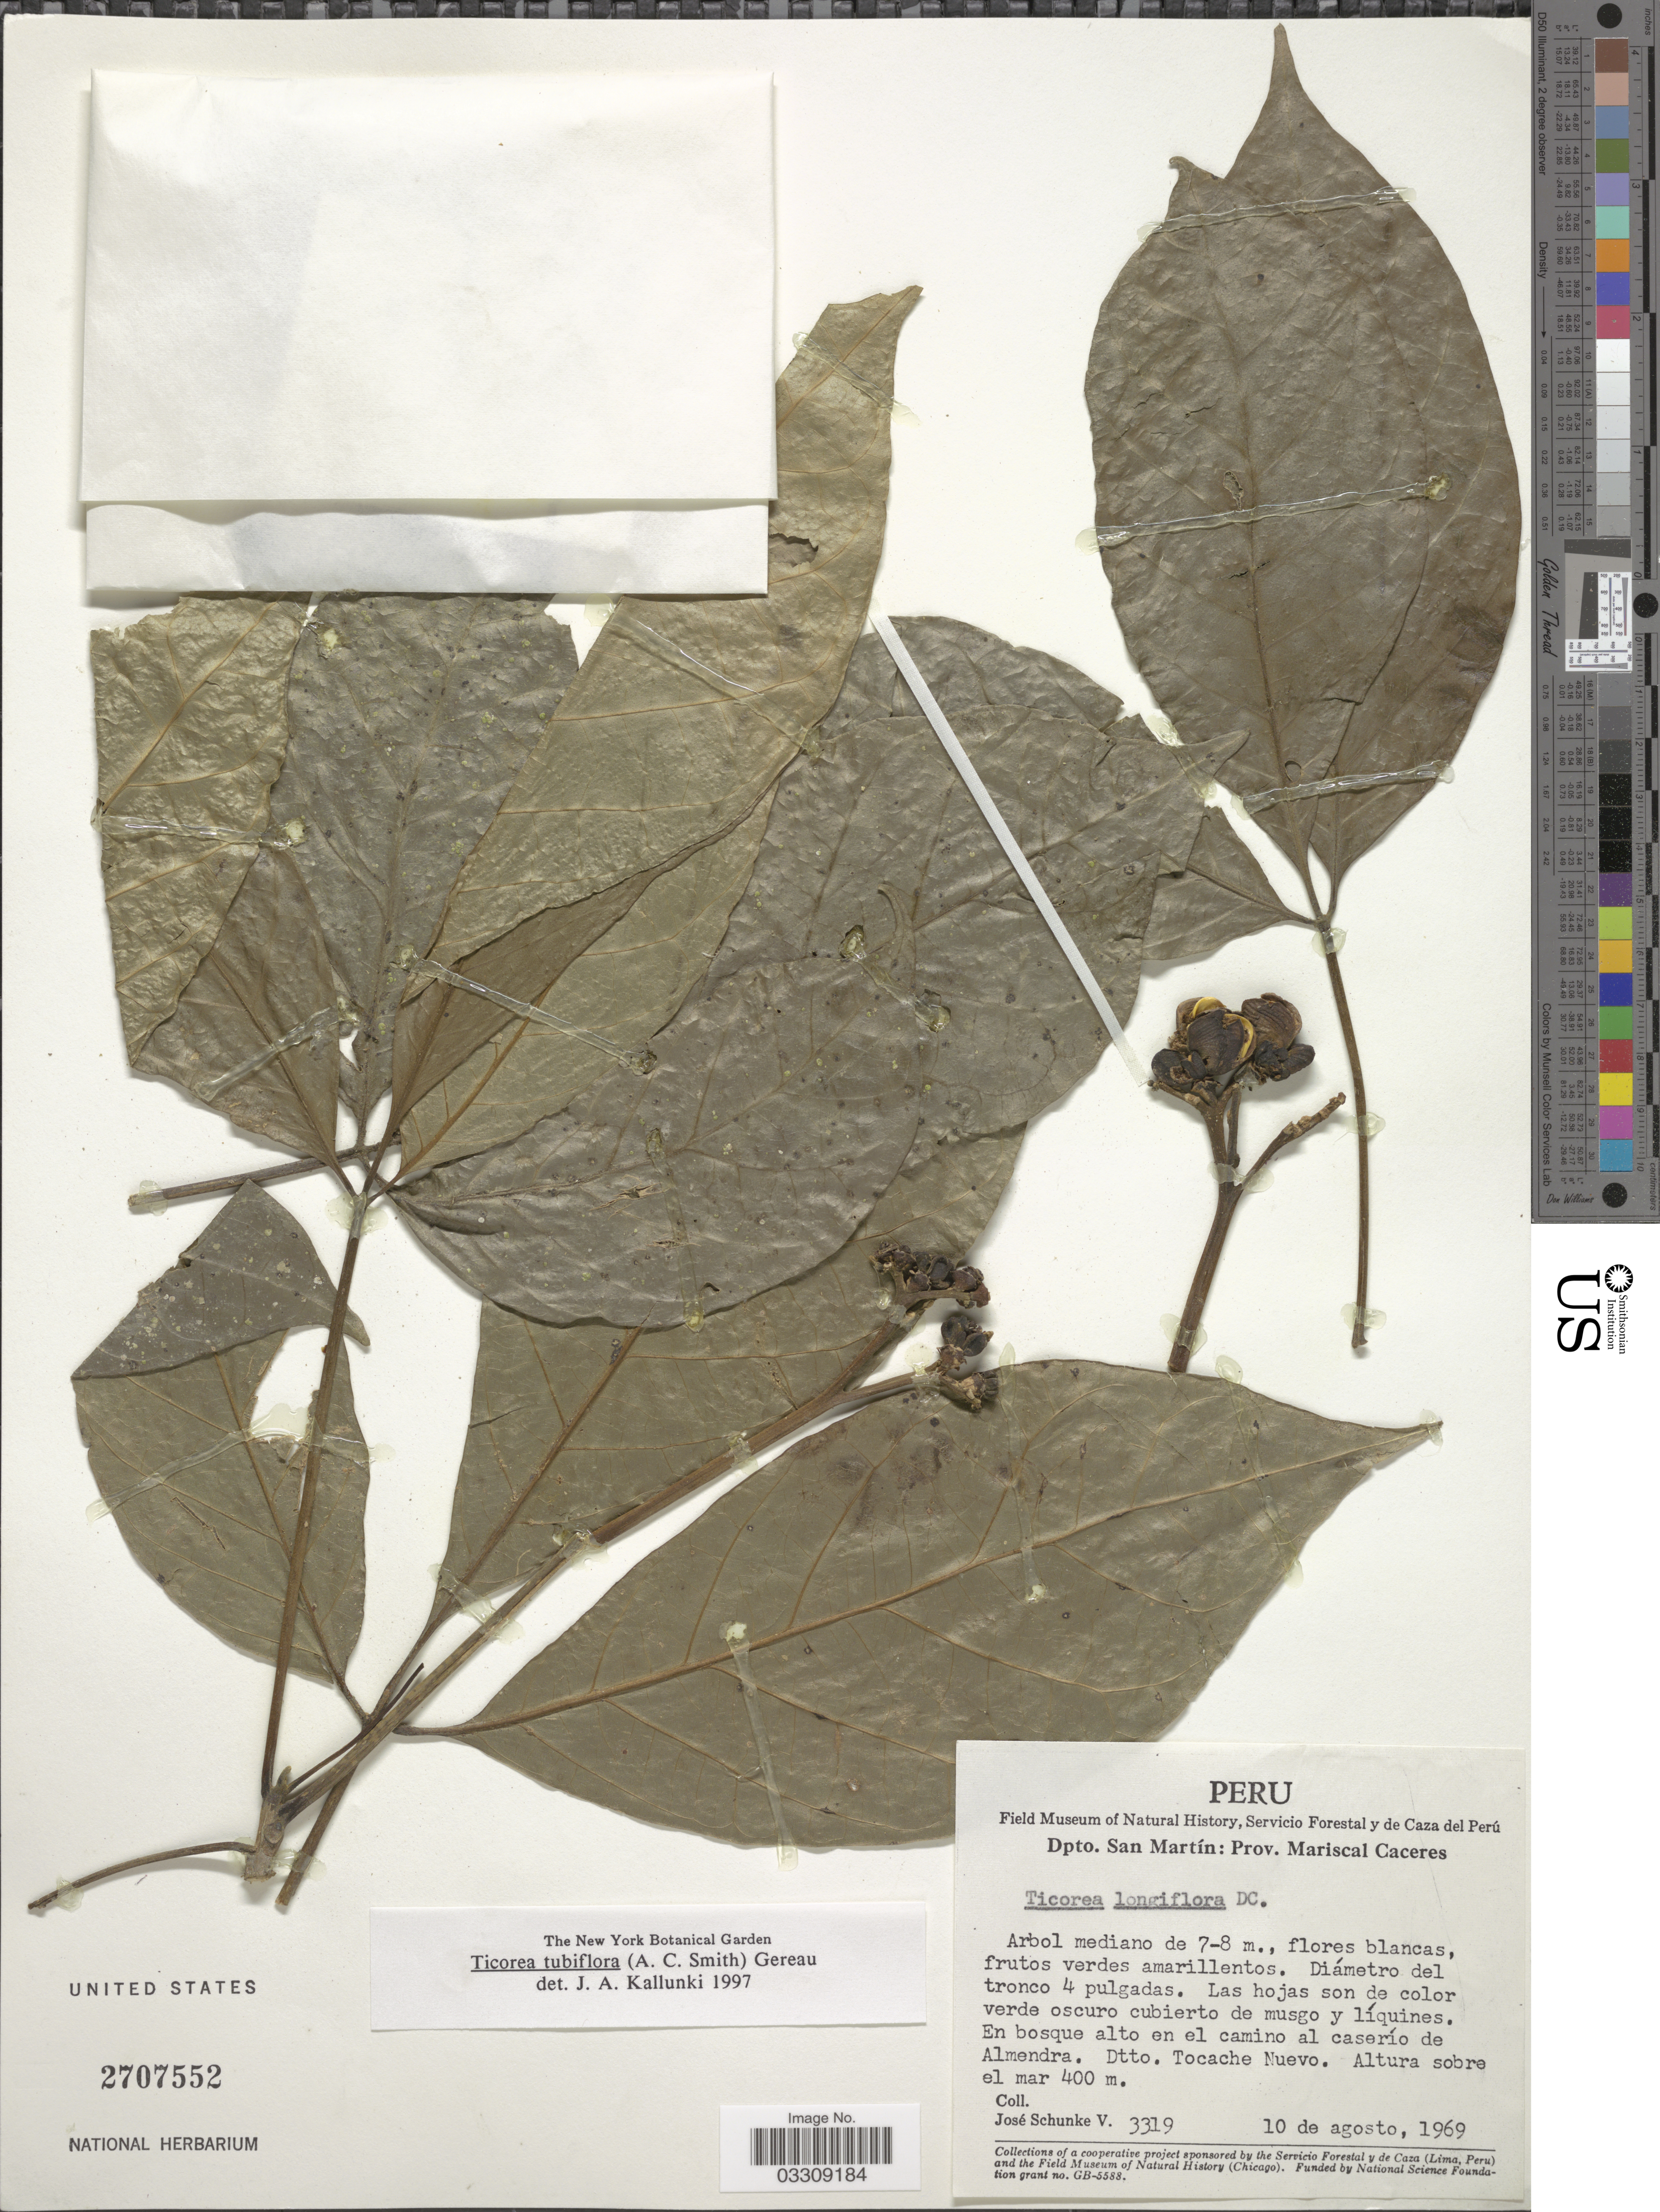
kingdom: Plantae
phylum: Tracheophyta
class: Magnoliopsida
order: Sapindales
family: Rutaceae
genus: Ticorea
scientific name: Ticorea tubiflora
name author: (A.C. Sm.) Gereau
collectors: J. Schunke Vigo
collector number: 3319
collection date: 1969-08-10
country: Peru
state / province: San Martín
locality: Dpto. San Martín: Prov. Mariscal Caceres. En bosque alto en el camino al caserío de Almendra. Dtto. Tocache Nuevo.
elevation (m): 400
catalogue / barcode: US 2707552